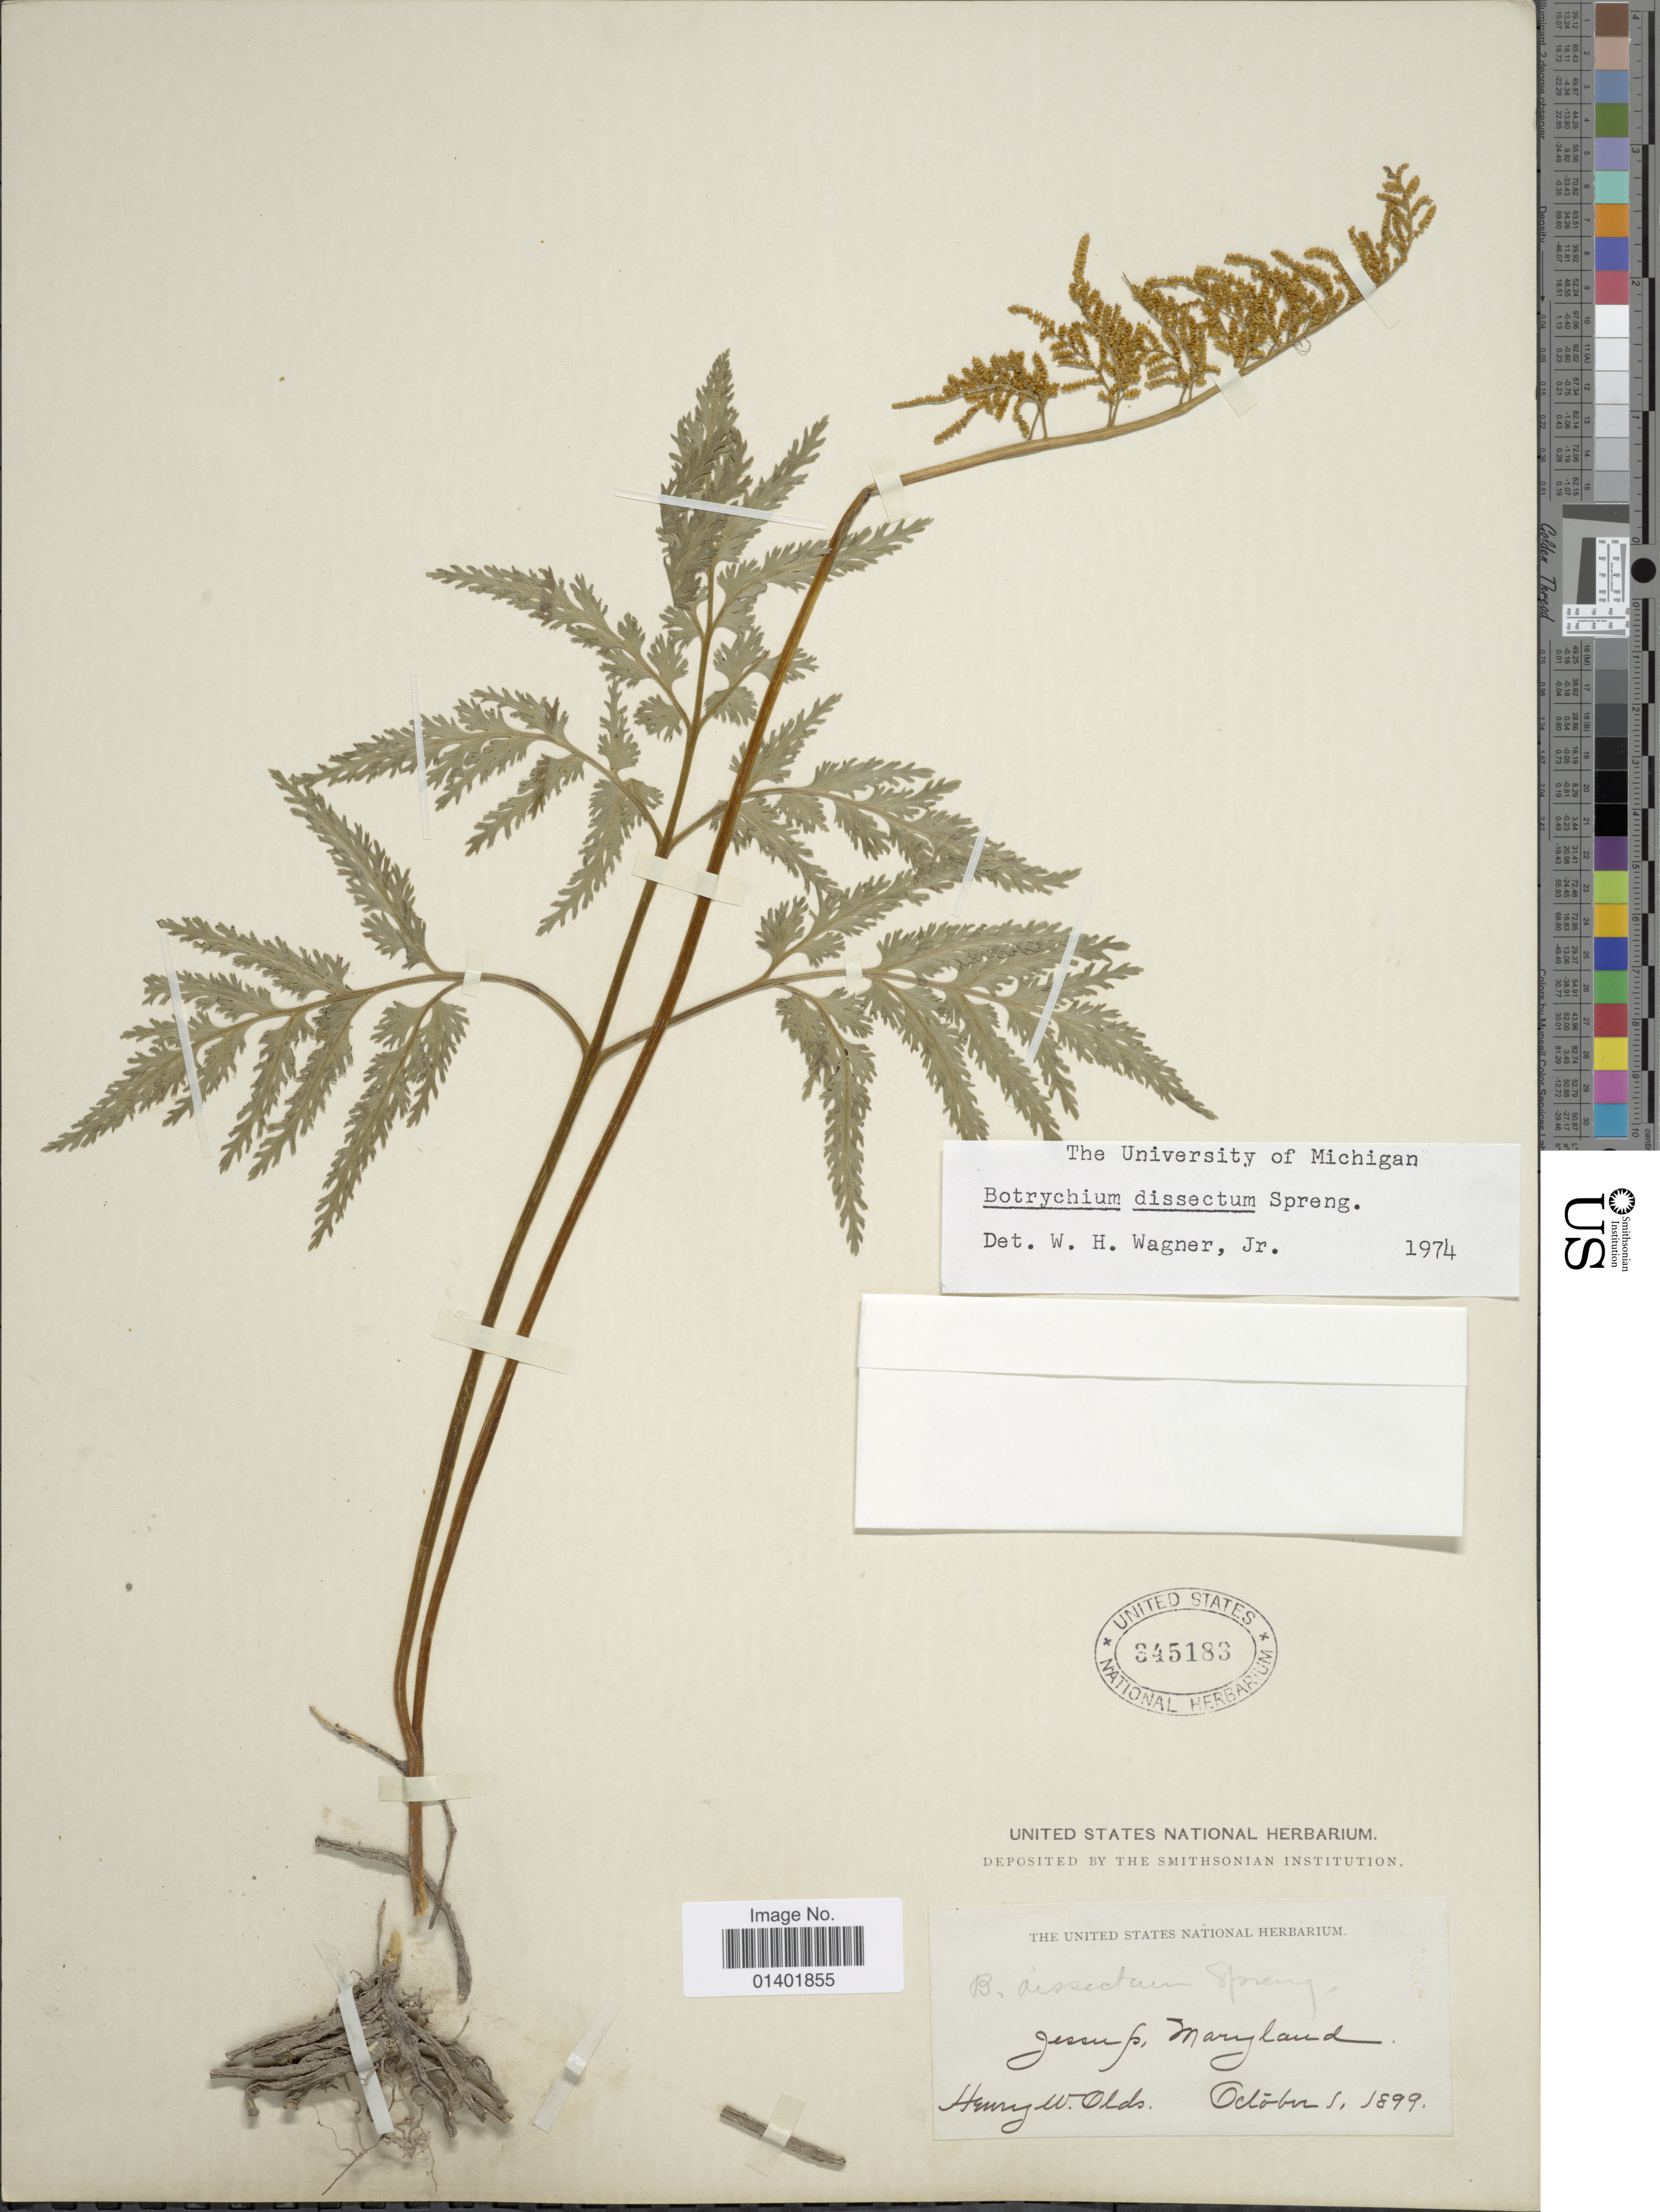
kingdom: Plantae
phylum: Tracheophyta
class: Polypodiopsida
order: Ophioglossales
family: Ophioglossaceae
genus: Botrychium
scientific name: Botrychium dissectum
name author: Spreng.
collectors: H. W. Olds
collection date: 1899-10-01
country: United States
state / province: Maryland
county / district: Anne Arundel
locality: Jessup.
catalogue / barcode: US 345183